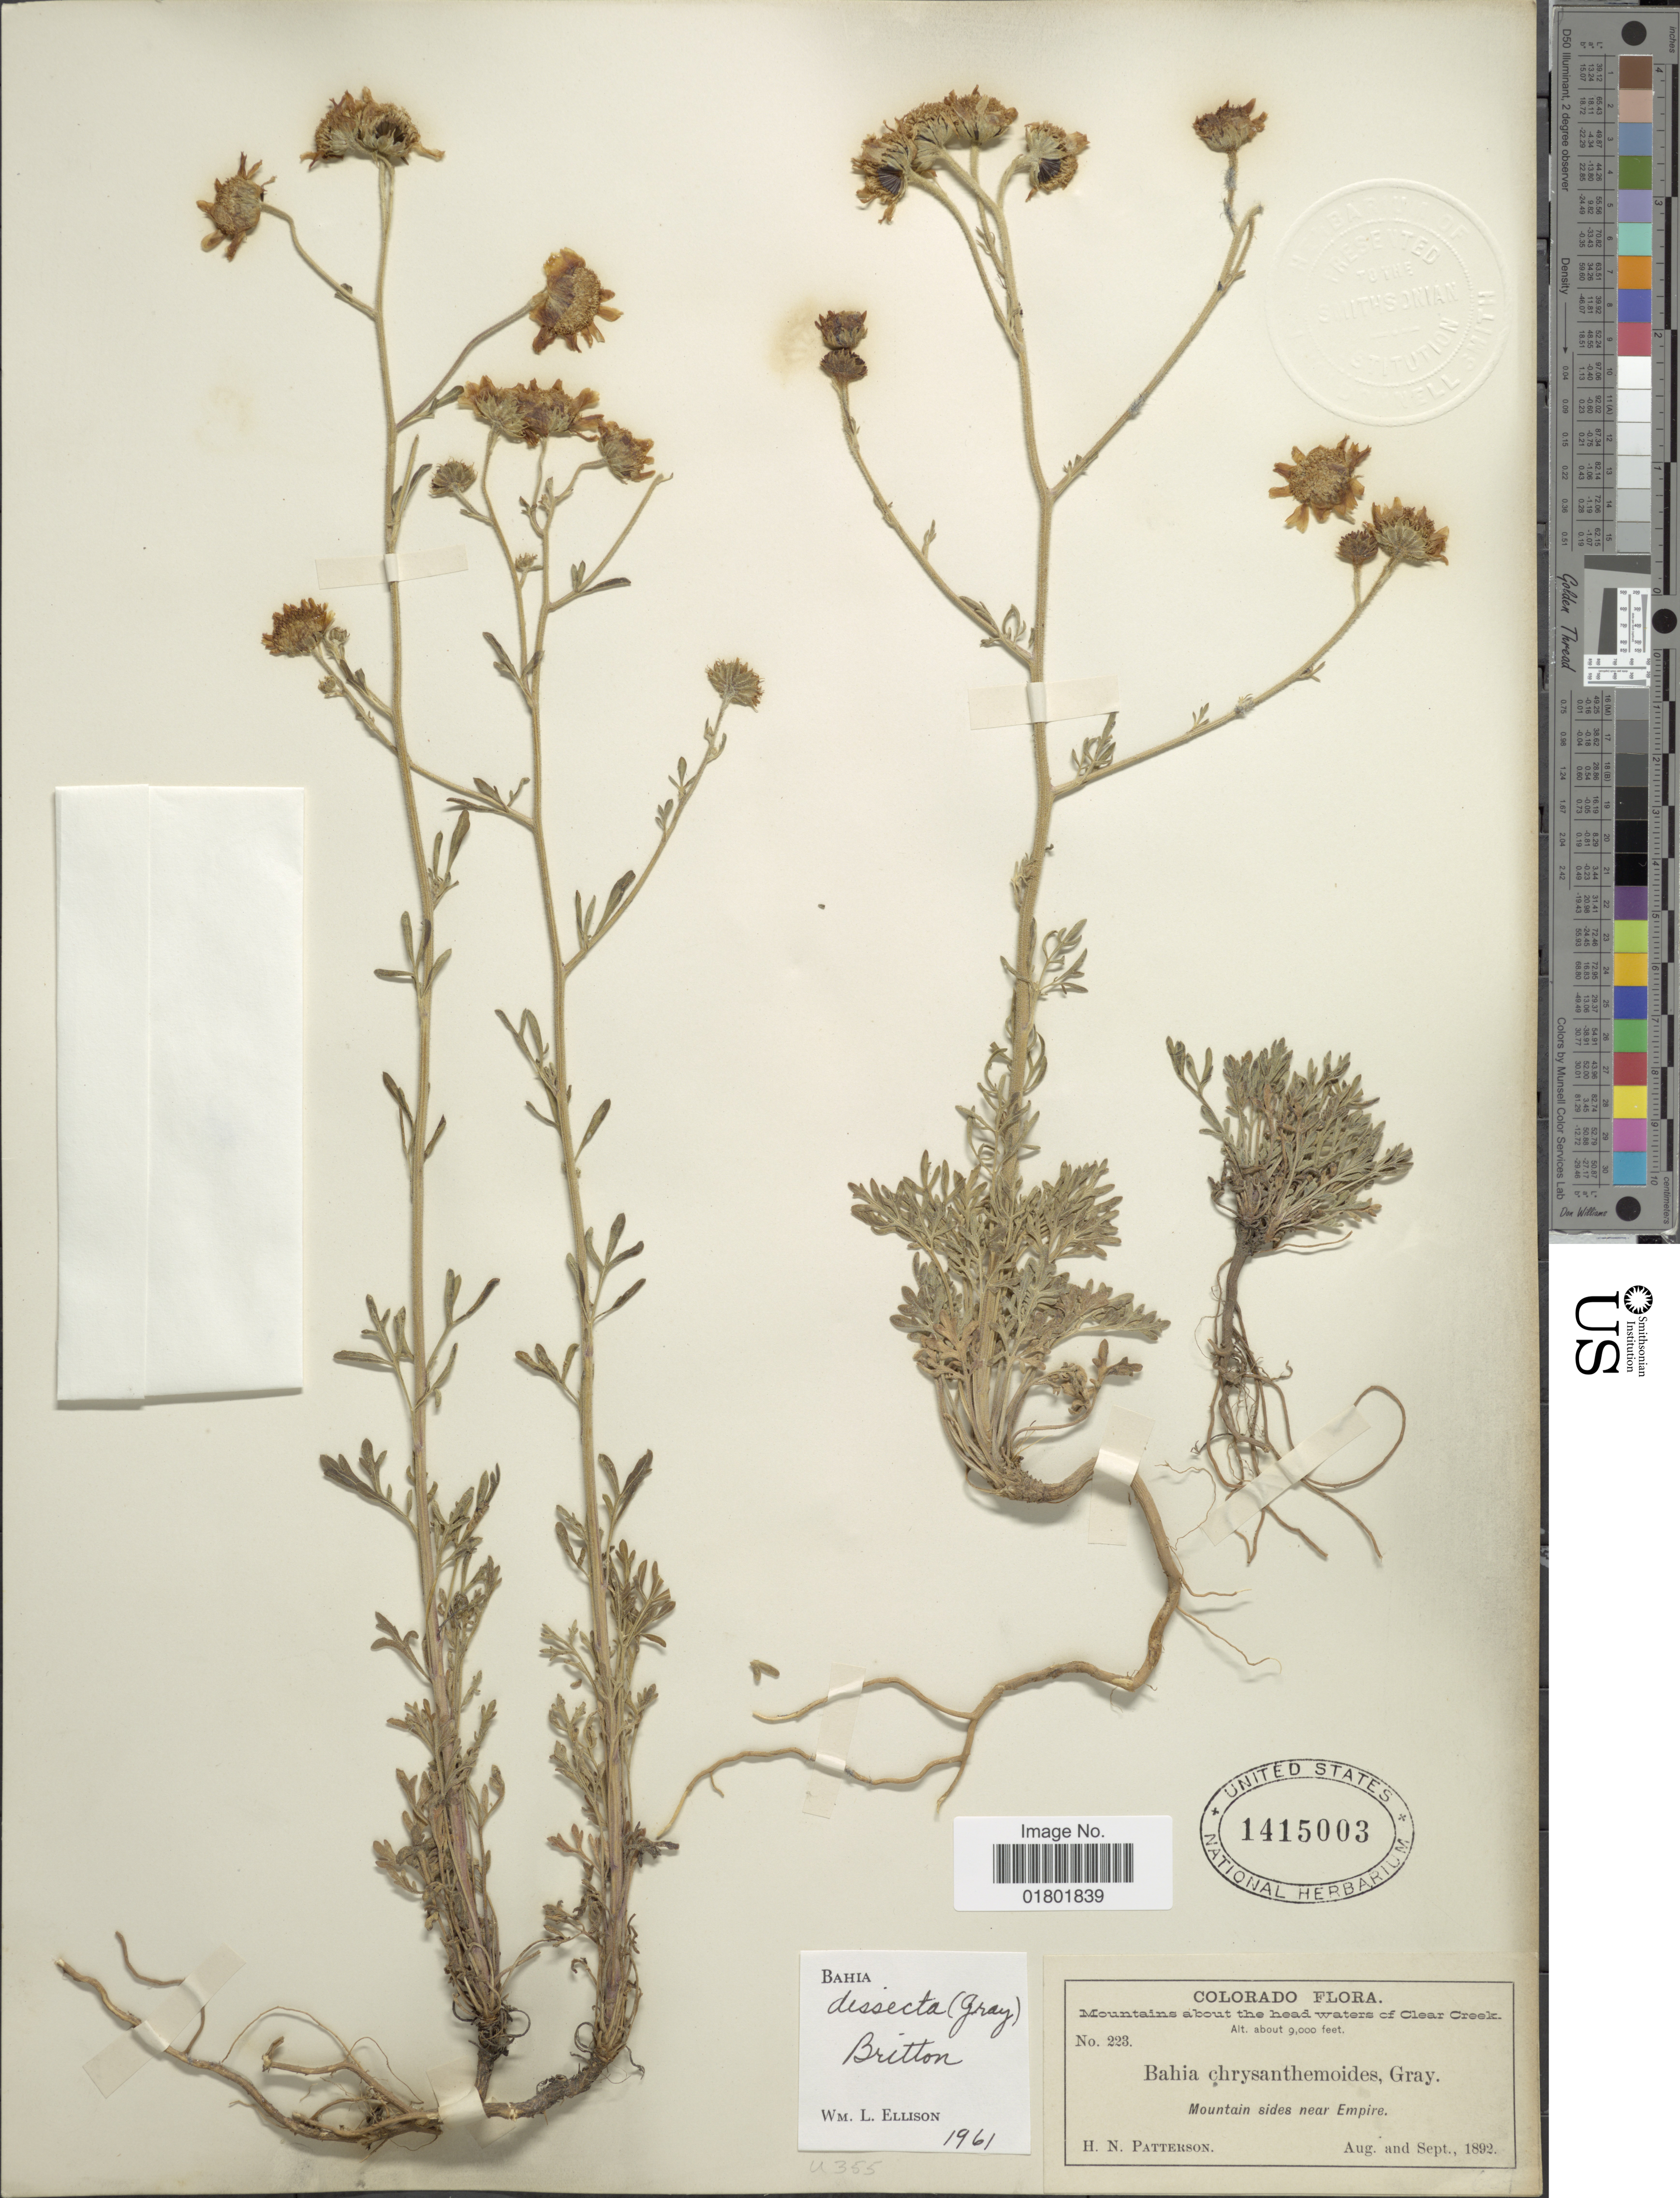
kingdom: Plantae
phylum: Tracheophyta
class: Magnoliopsida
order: Asterales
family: Asteraceae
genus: Bahia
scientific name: Bahia dissecta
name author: (A. Gray) Britton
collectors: H. N. Patterson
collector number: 223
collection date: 1892-08/1892-09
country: United States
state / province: Colorado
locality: Mountain sides near Empire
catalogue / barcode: US 1415003